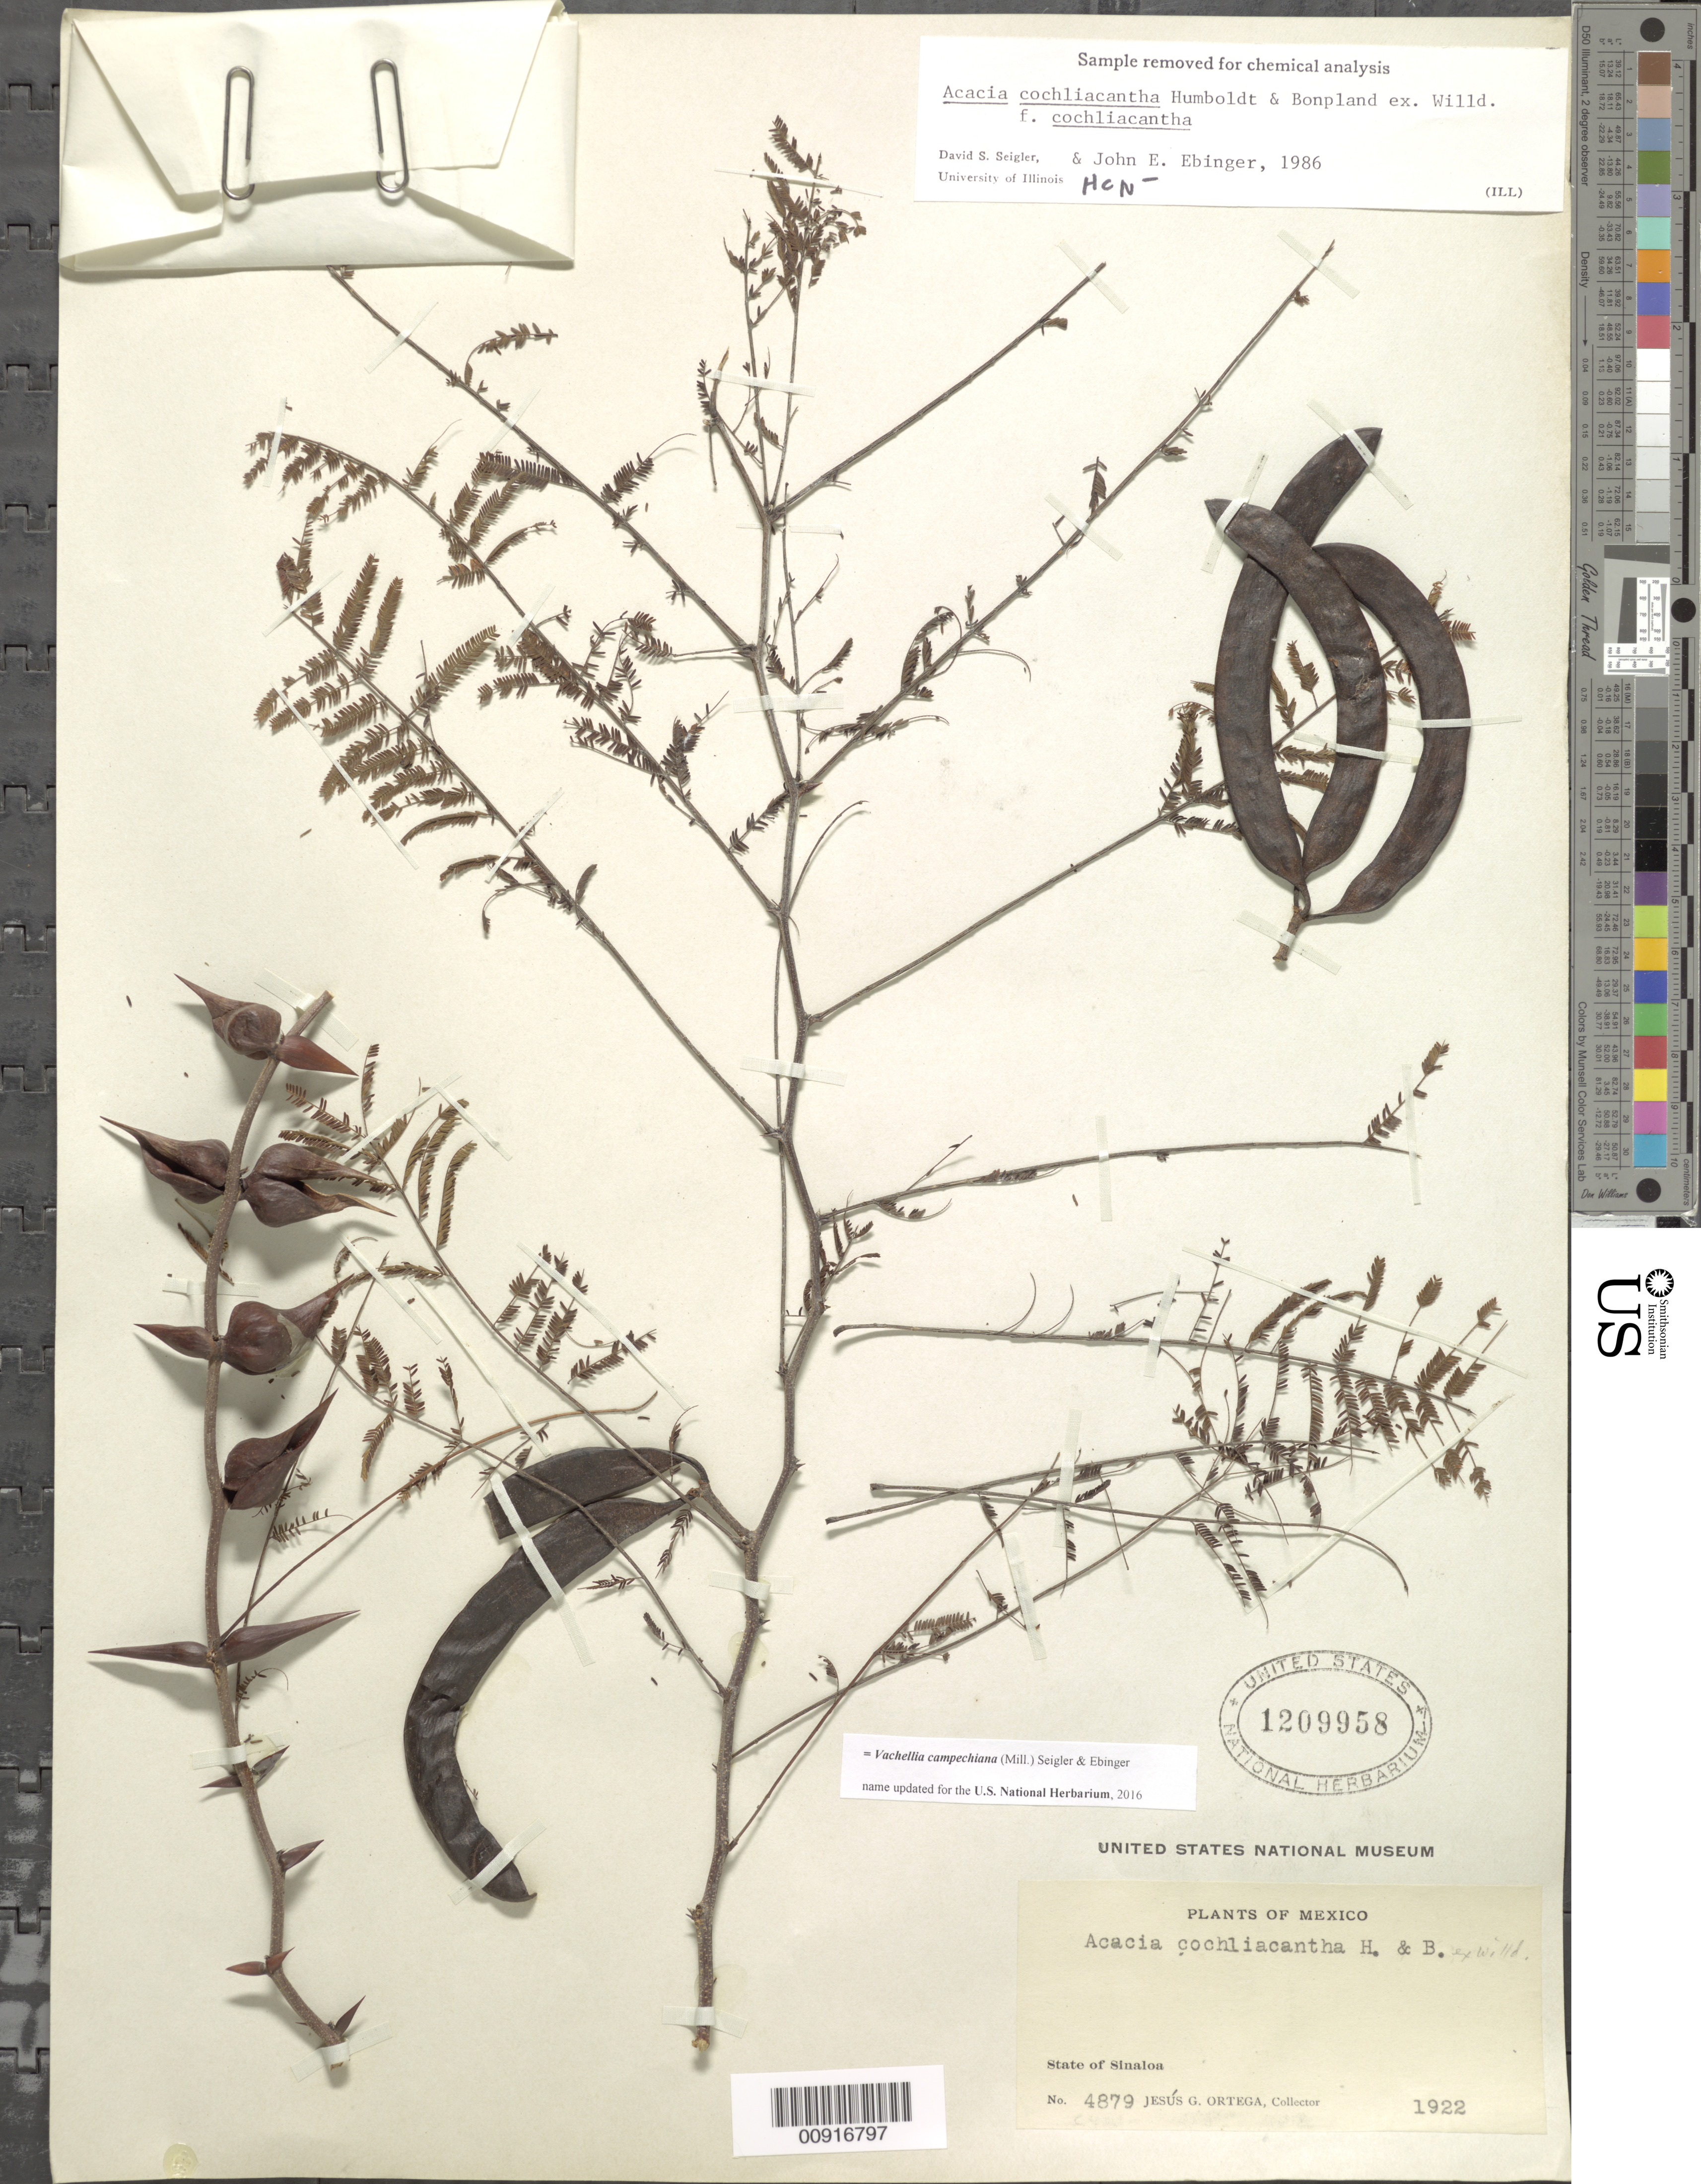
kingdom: Plantae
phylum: Tracheophyta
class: Magnoliopsida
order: Fabales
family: Fabaceae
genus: Vachellia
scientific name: Vachellia campechiana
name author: (Mill.) Seigler & Ebinger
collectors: J. Ortega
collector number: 4879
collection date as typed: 1922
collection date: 1922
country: Mexico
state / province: Sinaloa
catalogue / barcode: US 1209958